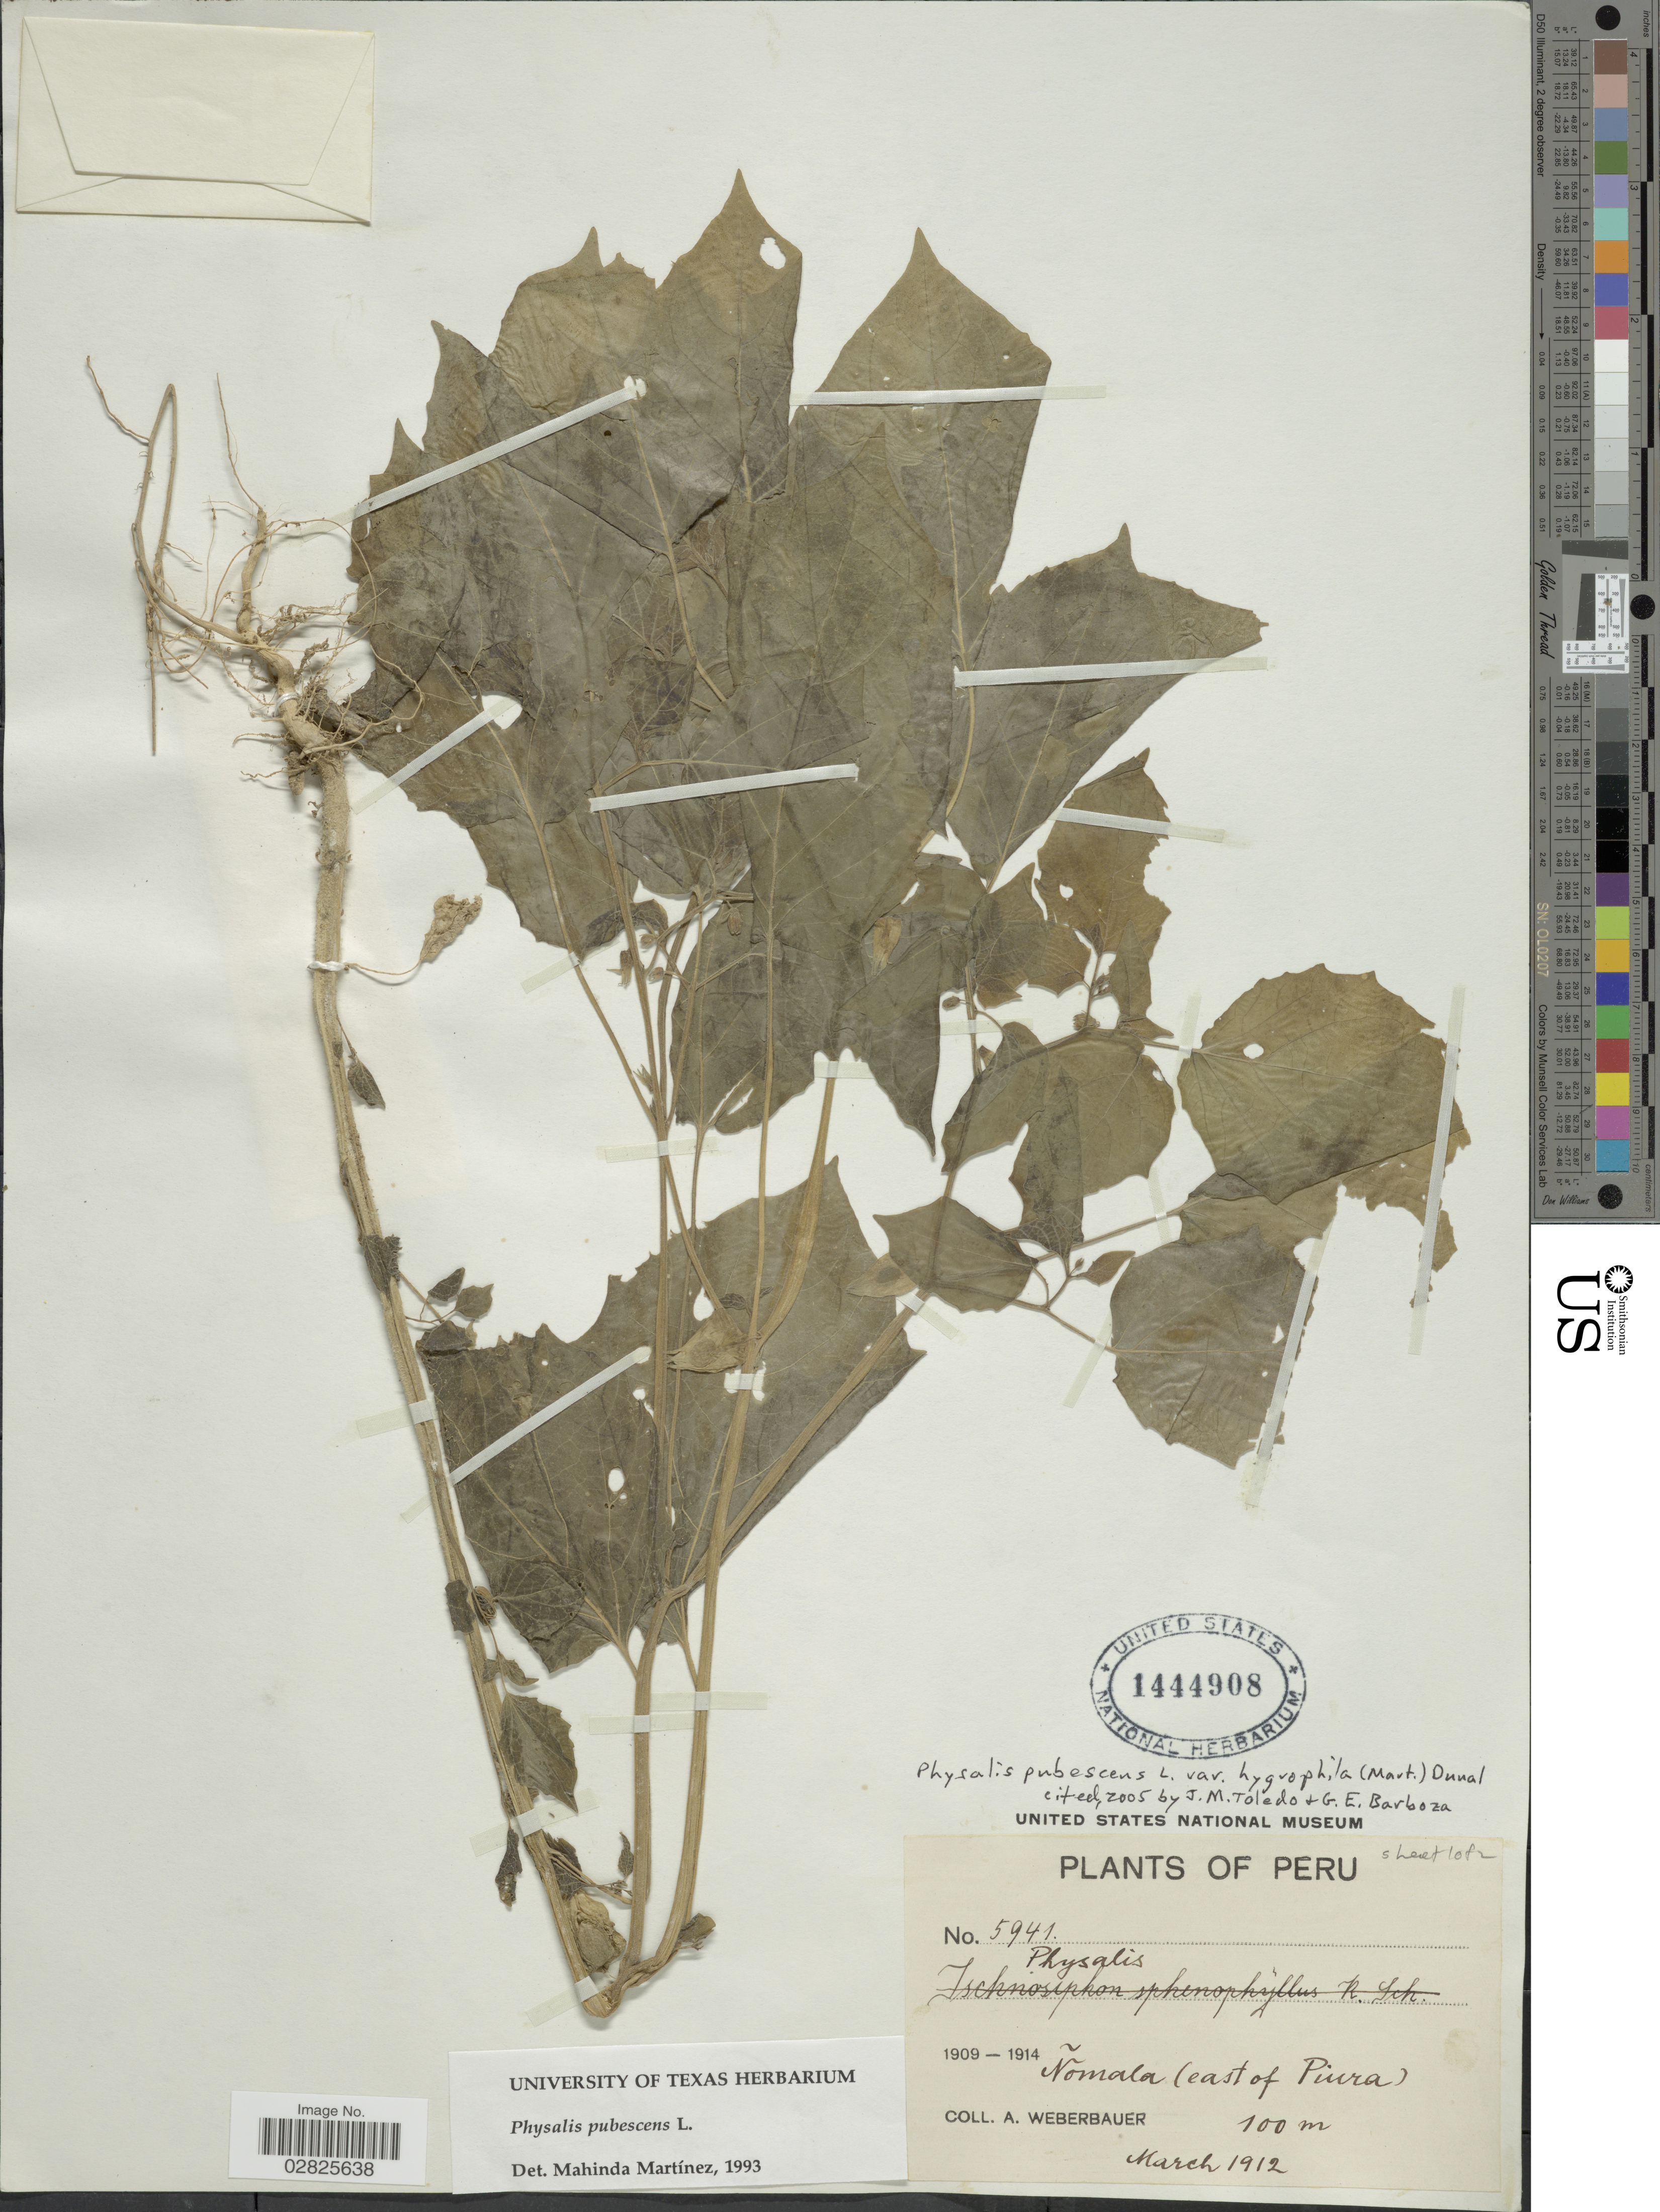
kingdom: Plantae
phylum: Tracheophyta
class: Magnoliopsida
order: Solanales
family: Solanaceae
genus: Physalis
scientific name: Physalis pubescens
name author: L.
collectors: A. Weberbauer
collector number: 5941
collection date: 1912-03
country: Peru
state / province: Piura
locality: Ñomala (east of Piura).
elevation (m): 100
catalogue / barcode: US 1444908